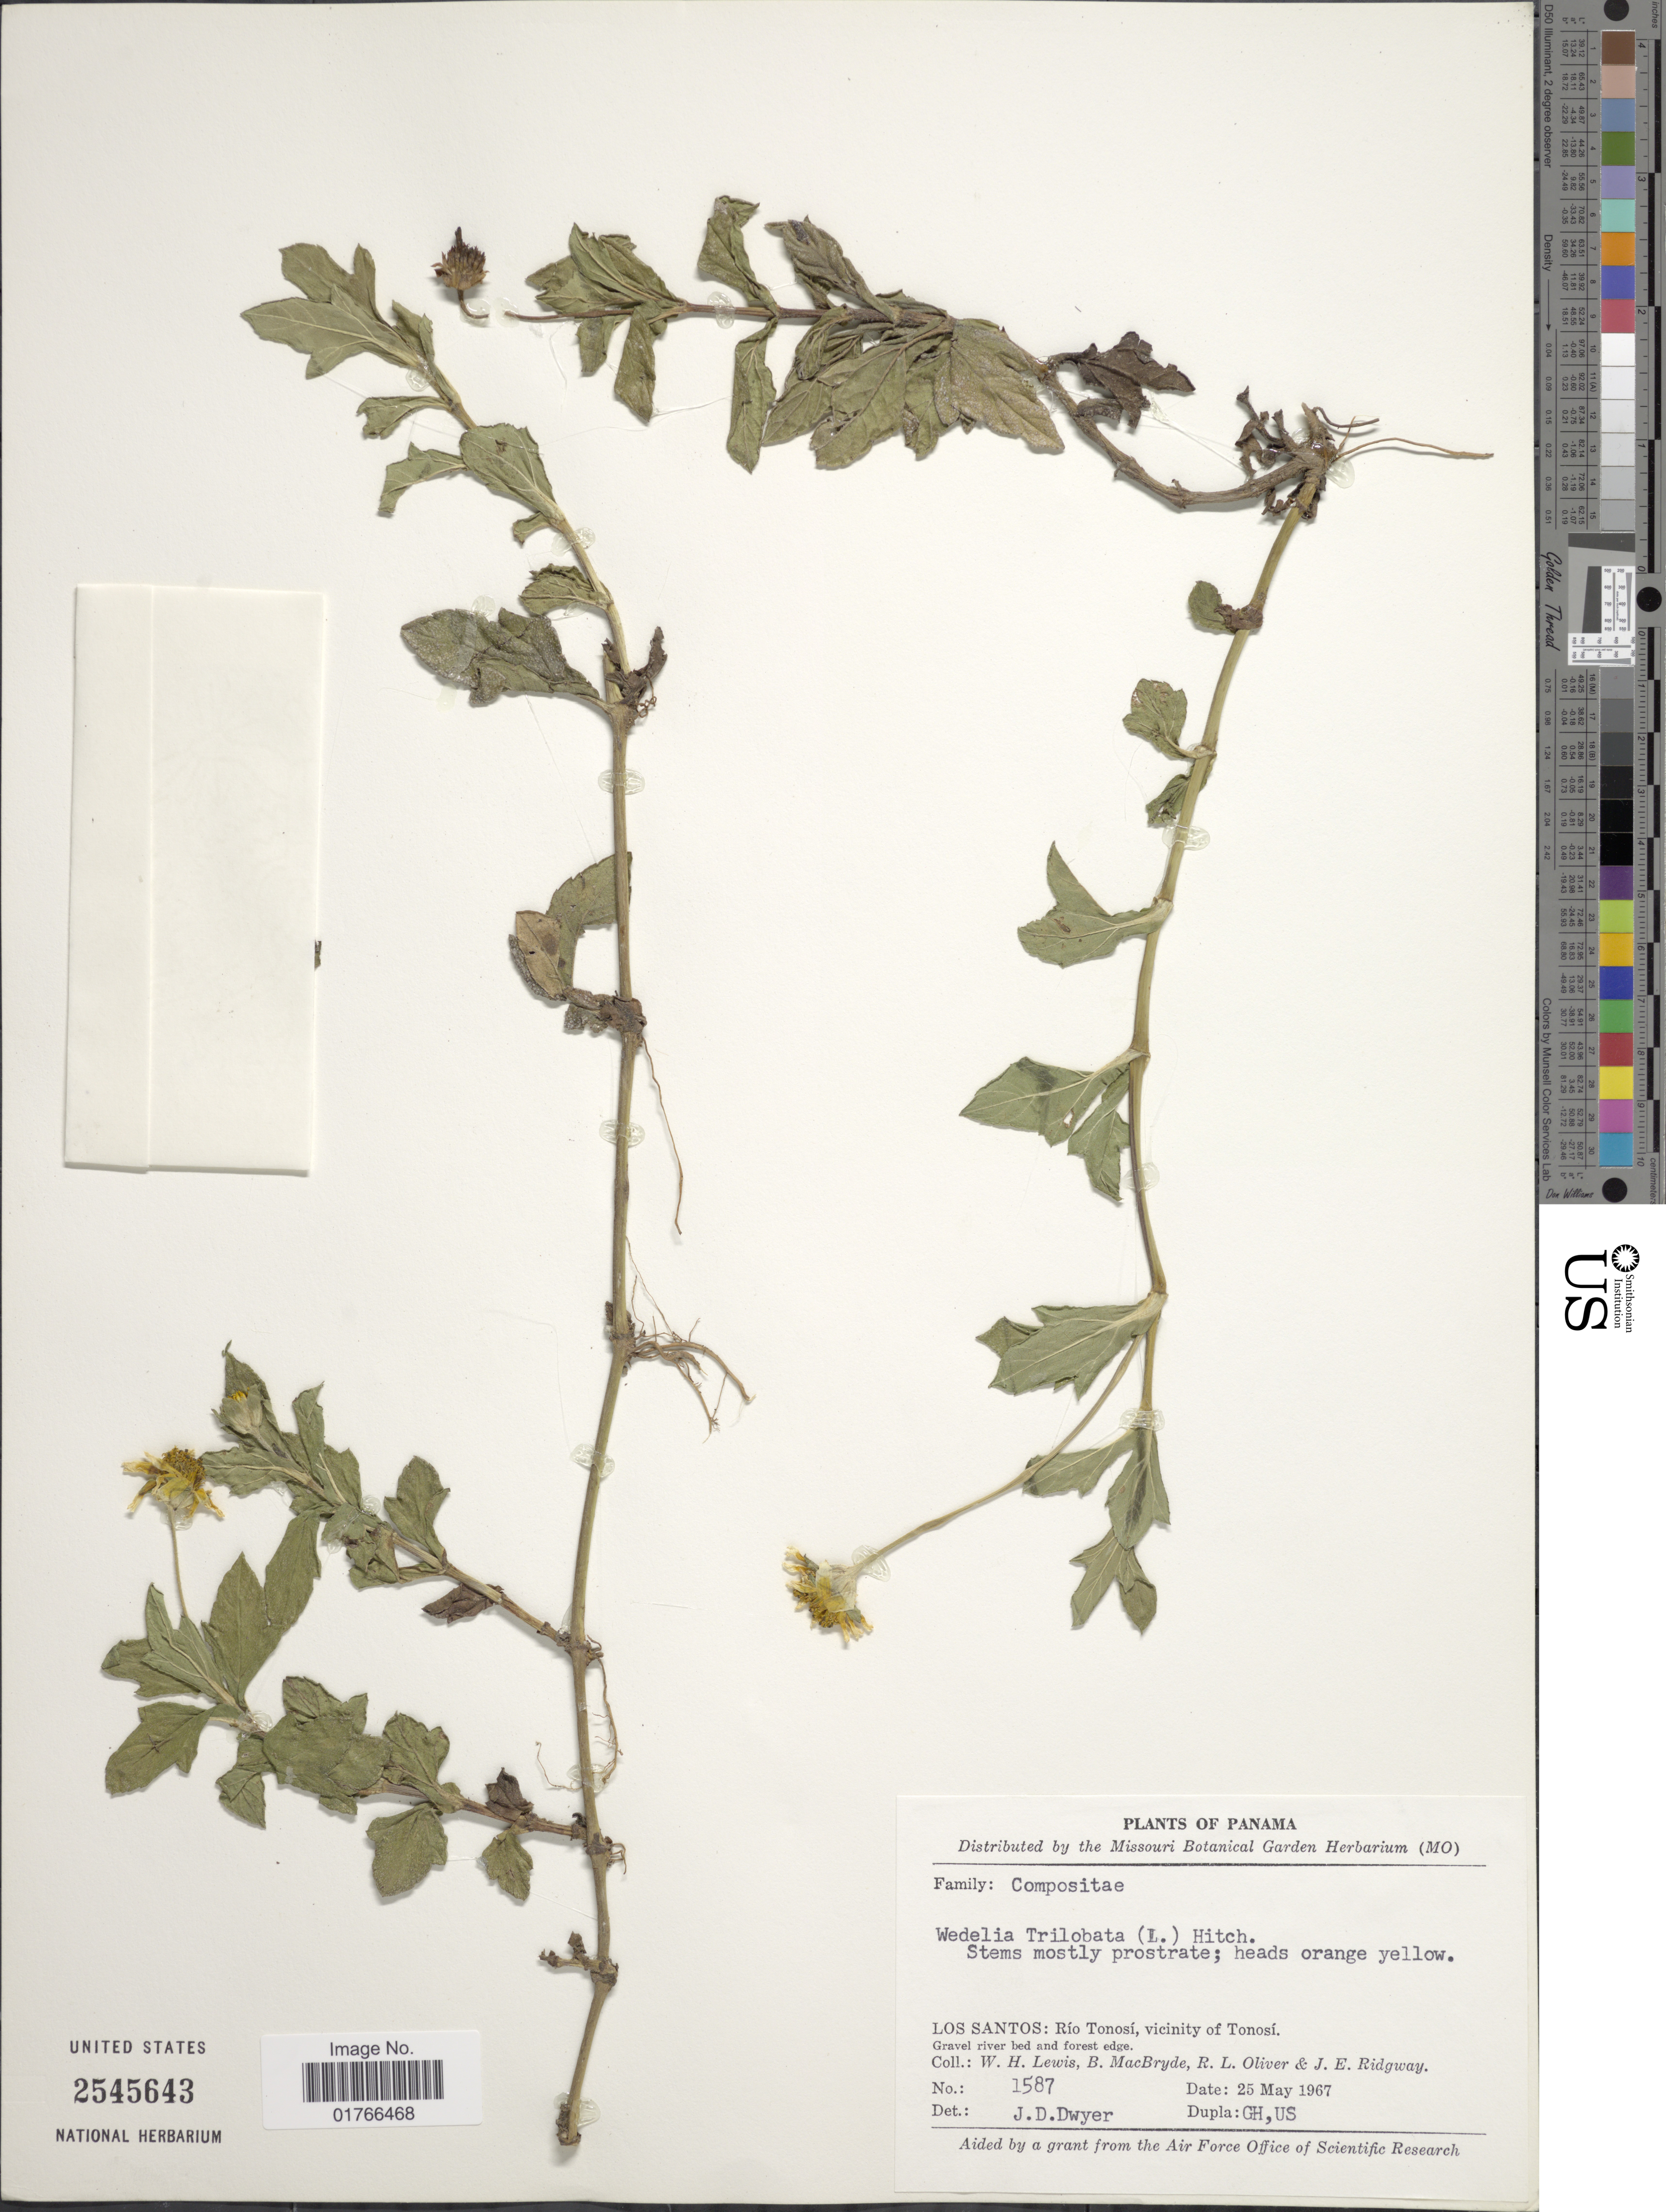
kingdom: Plantae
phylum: Tracheophyta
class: Magnoliopsida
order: Asterales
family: Asteraceae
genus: Sphagneticola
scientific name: Sphagneticola trilobata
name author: (L.) Pruski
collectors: W. H. Lewis, B. MacBryde, R. Oliver & J. Ridgway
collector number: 1587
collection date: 1967-05-25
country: Panama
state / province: Los Santos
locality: Rio Tonosi, vicinity of Tonosi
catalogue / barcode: US 2545643